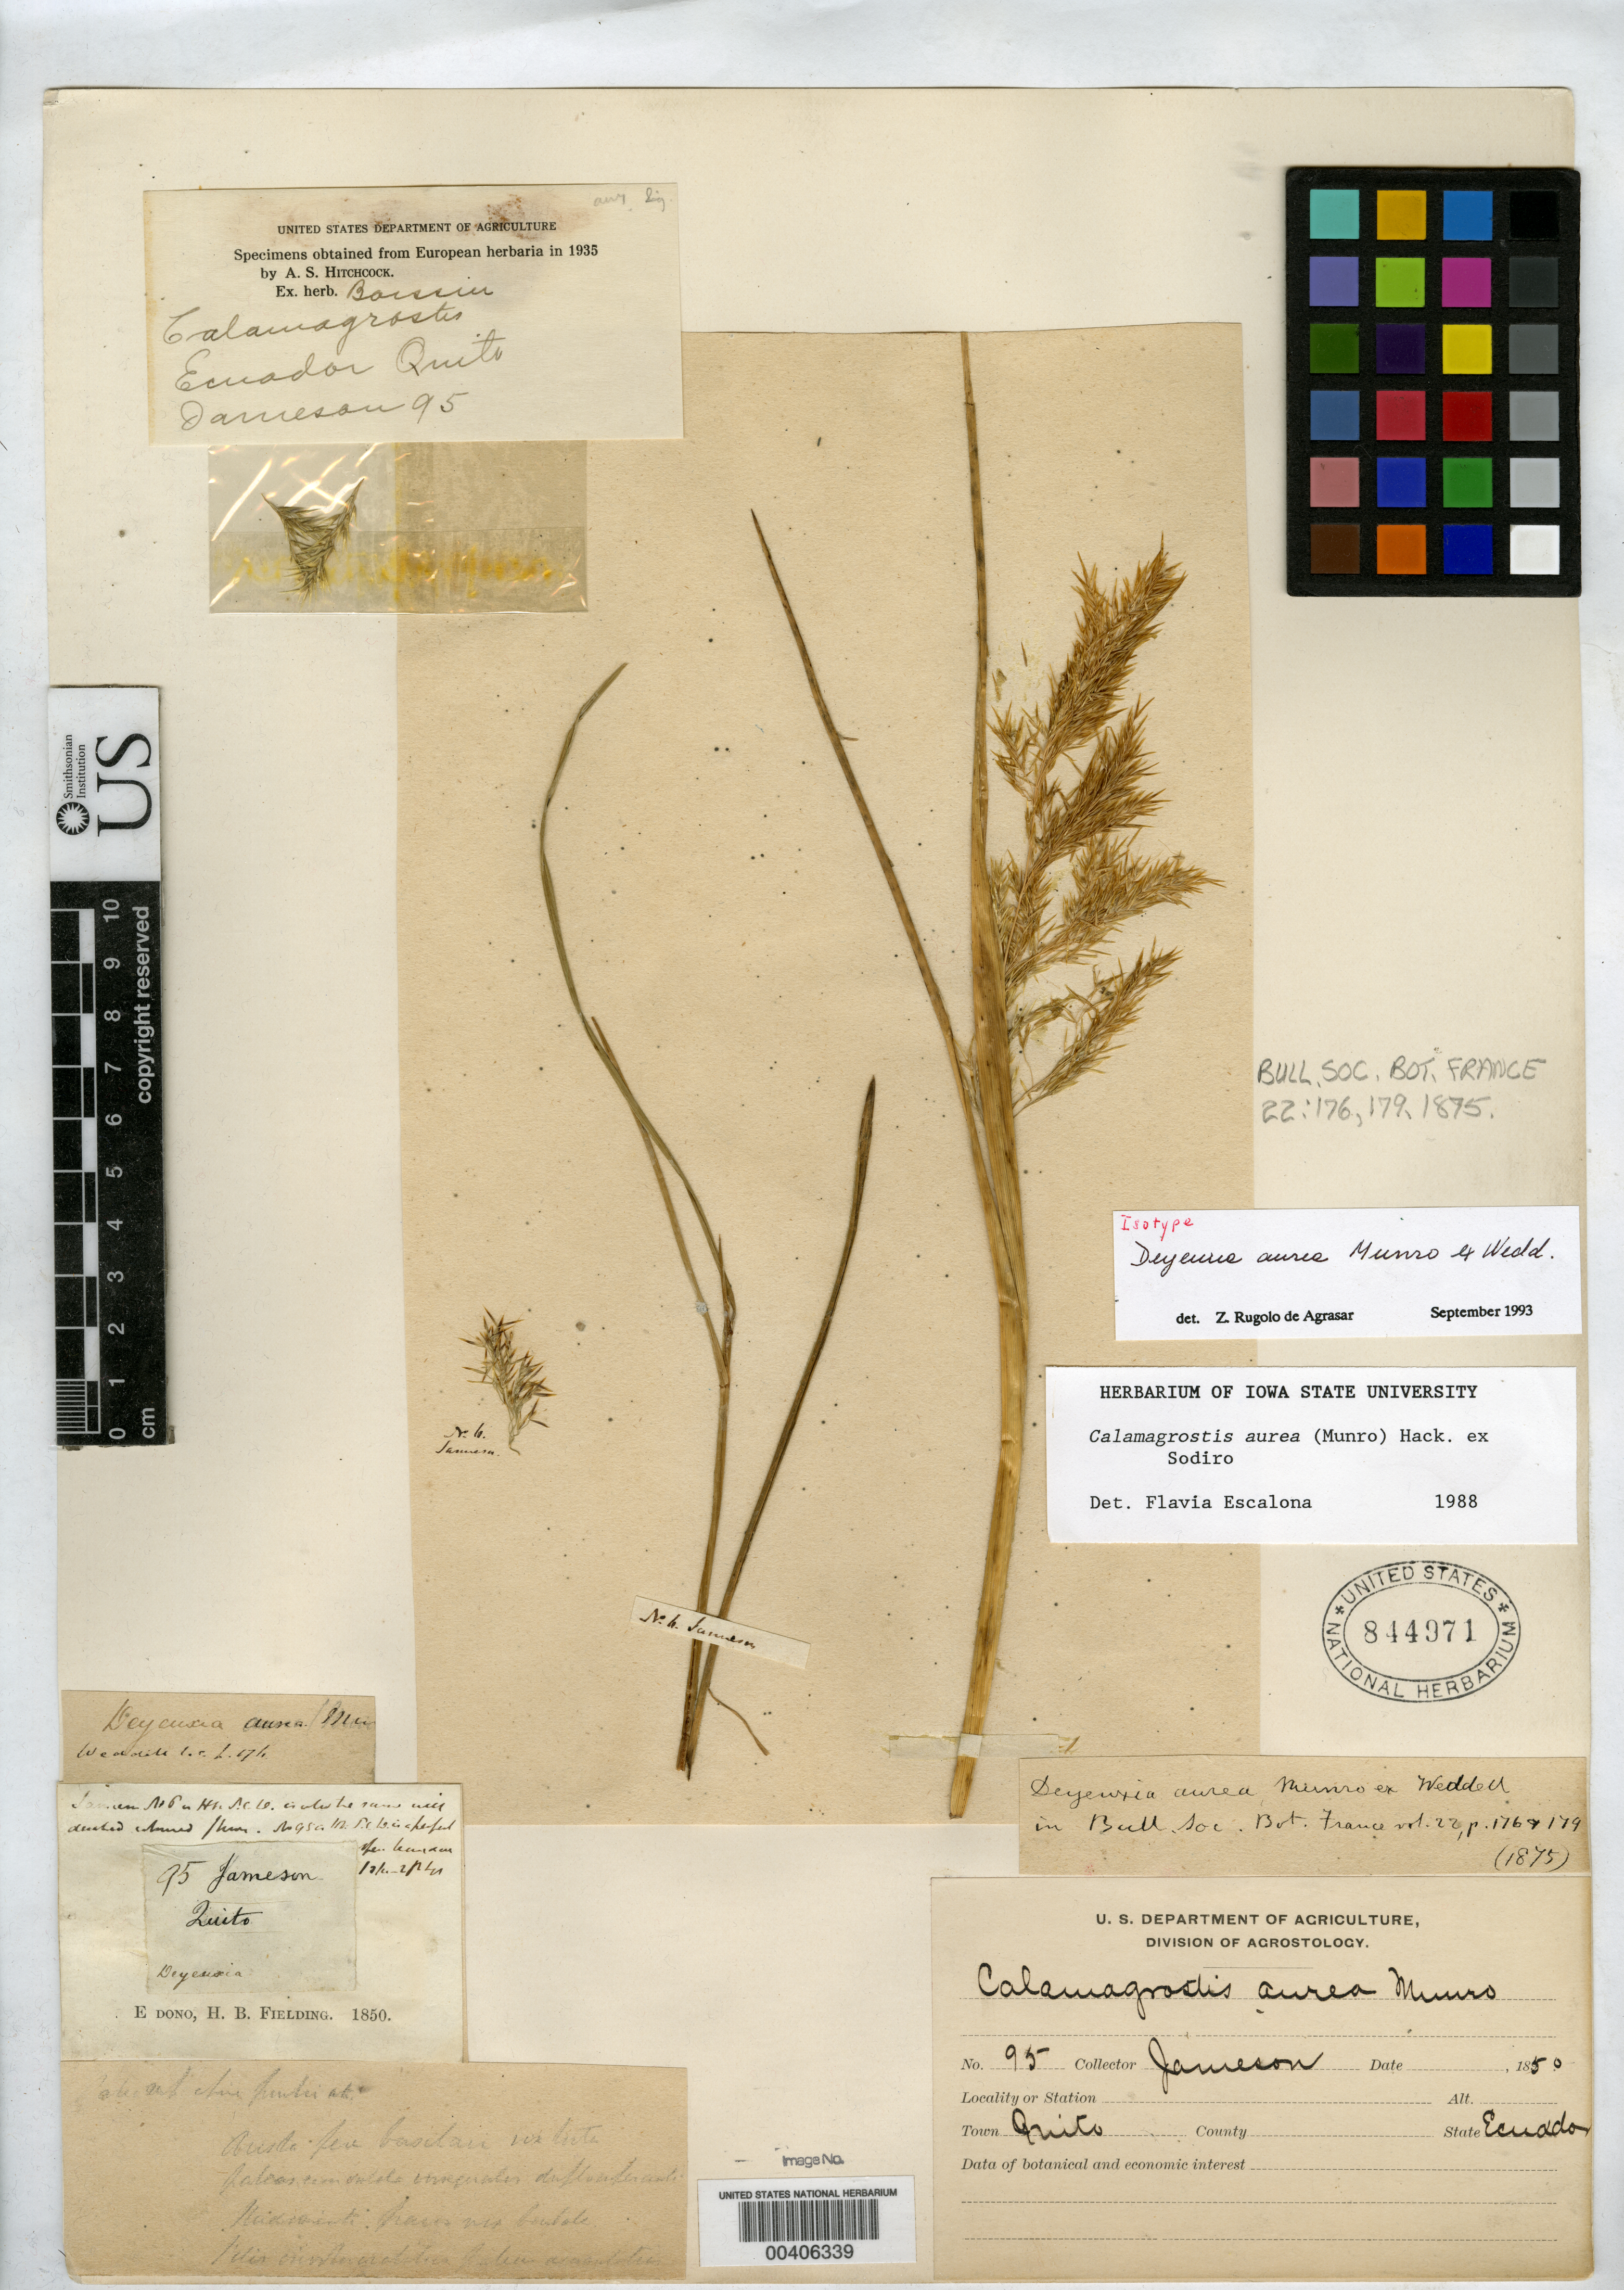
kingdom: Plantae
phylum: Tracheophyta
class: Liliopsida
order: Poales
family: Poaceae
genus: Deyeuxia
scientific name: Deyeuxia aurea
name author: Munro ex Wedd.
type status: Isotype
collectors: W. Jameson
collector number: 95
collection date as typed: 1850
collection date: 1850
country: Ecuador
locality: Quito.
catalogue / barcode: US 844971